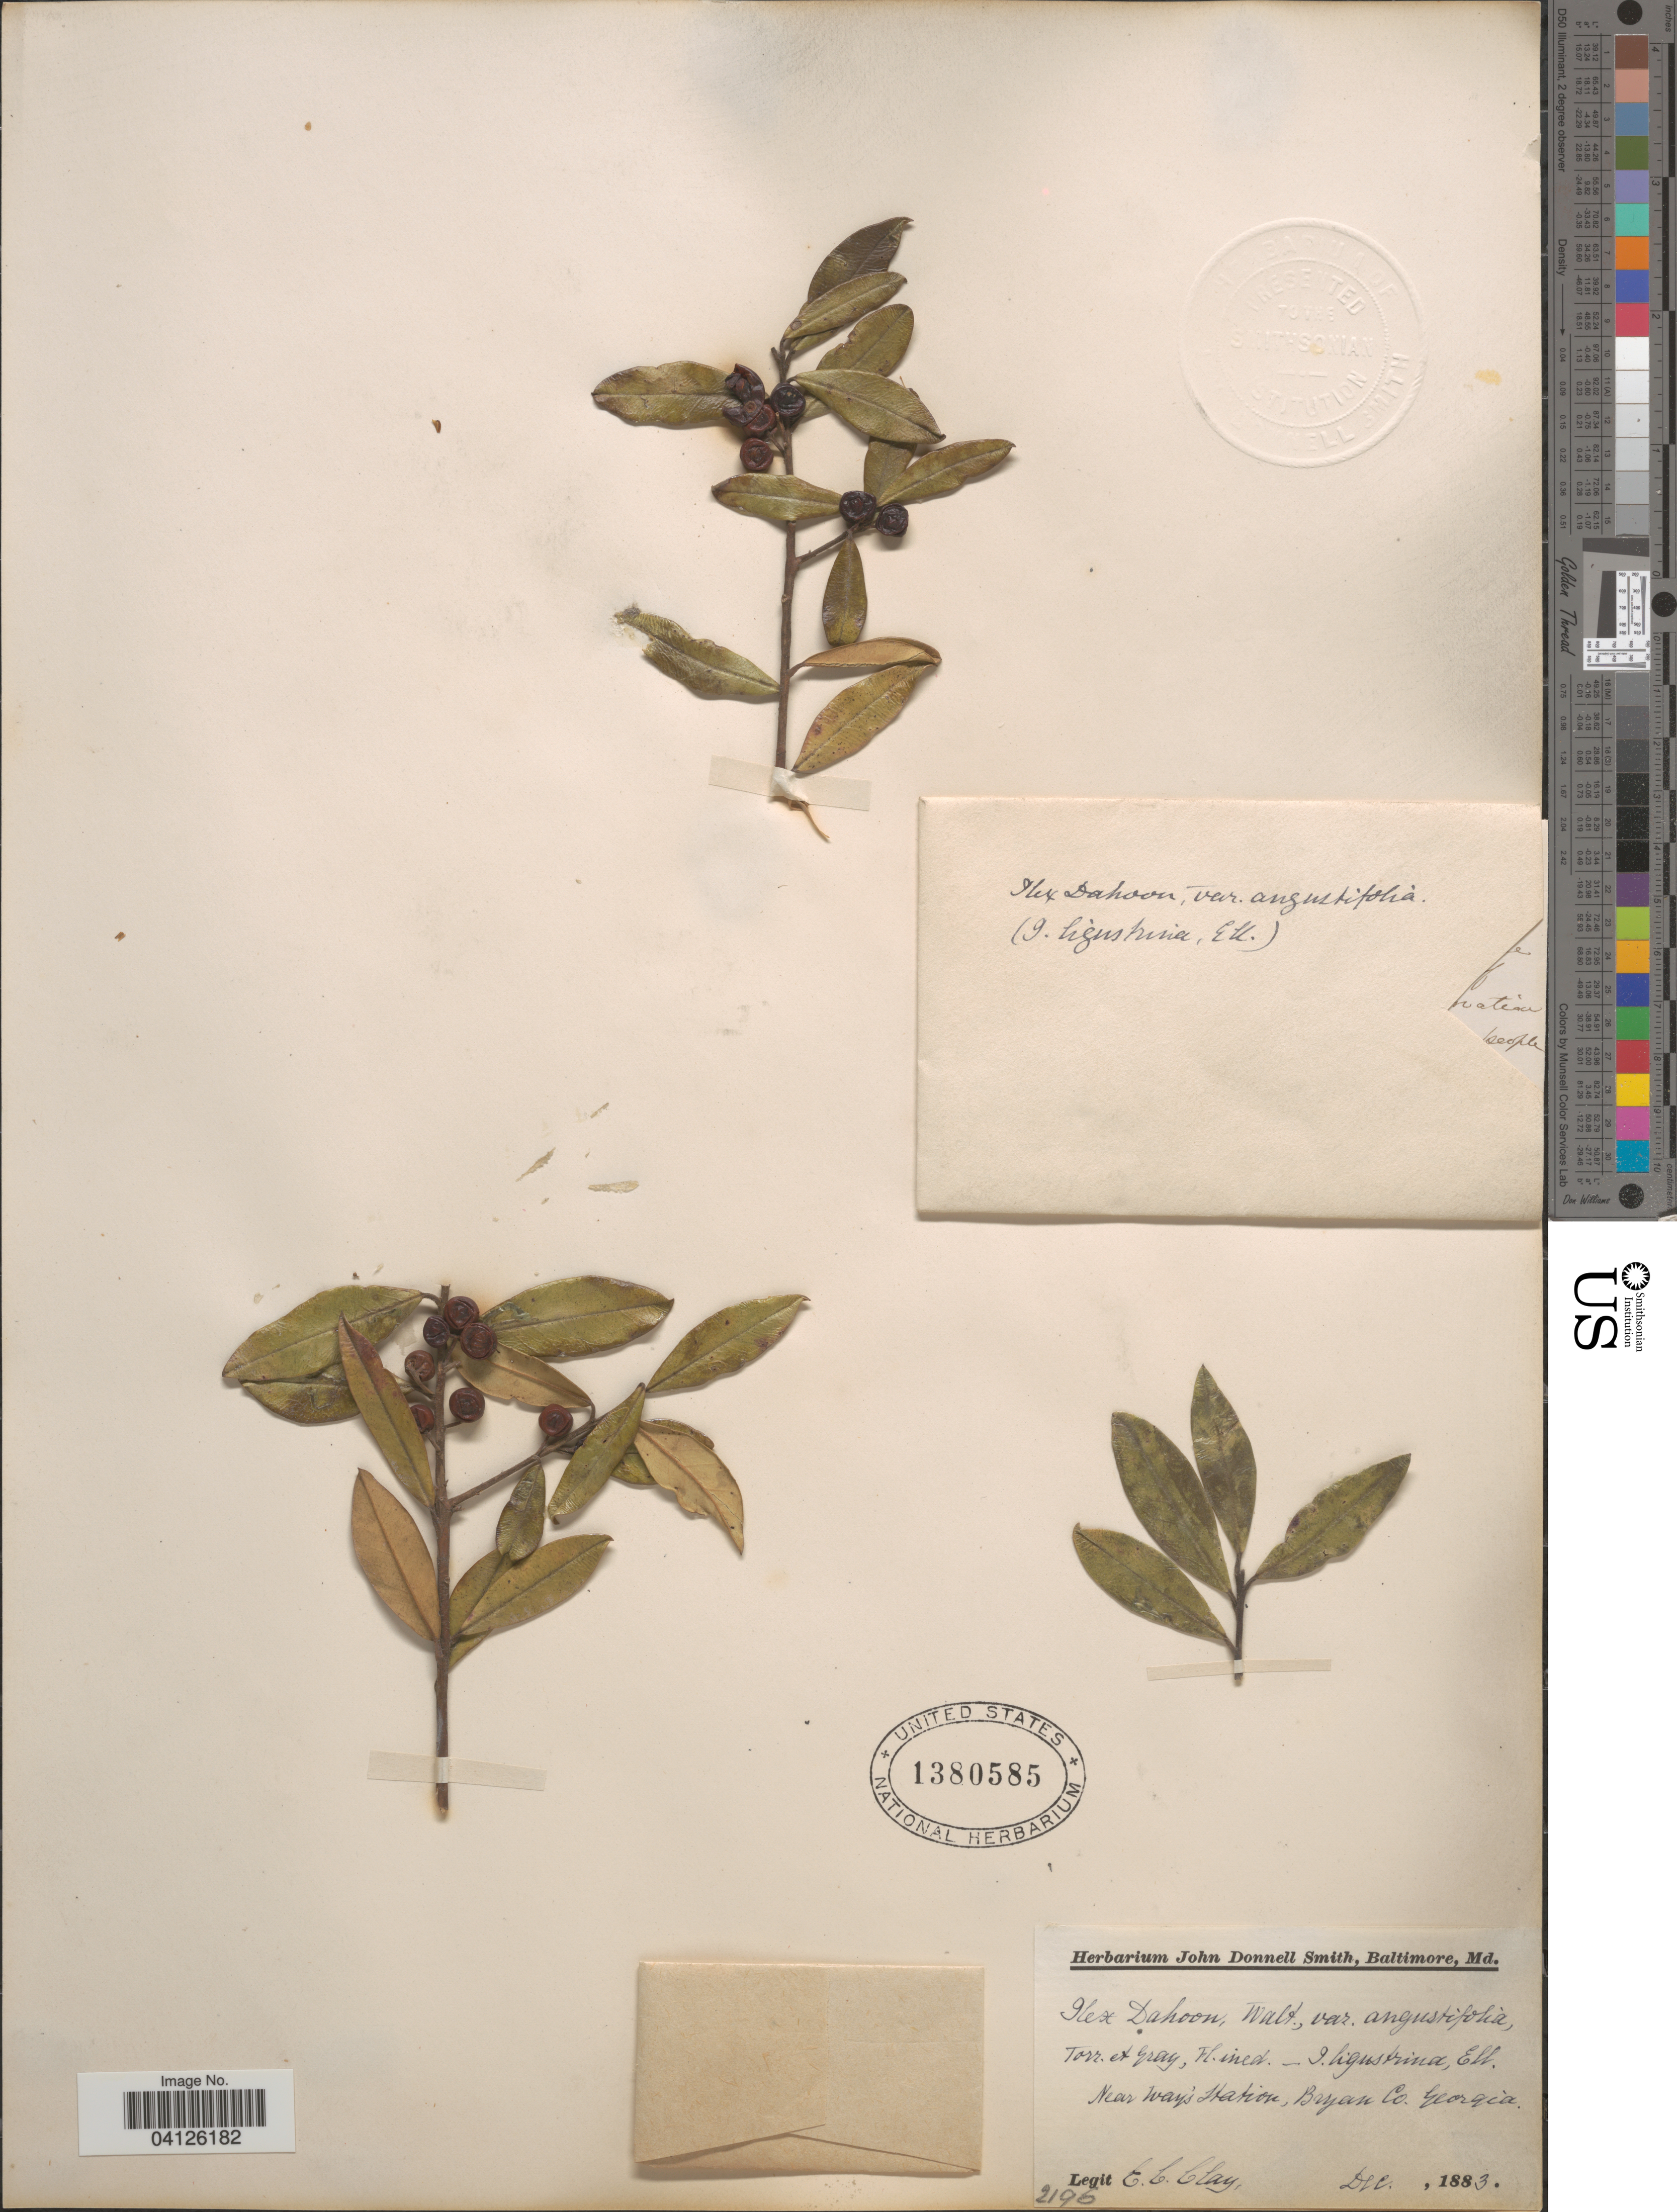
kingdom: Plantae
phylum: Tracheophyta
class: Magnoliopsida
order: Aquifoliales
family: Aquifoliaceae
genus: Ilex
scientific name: Ilex dahoon var. angustifolia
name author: (Aiton) Torr. et al.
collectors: E. Clay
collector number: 2196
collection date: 1883-12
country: United States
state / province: Georgia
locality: Near way's station, Bryan Co.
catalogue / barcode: US 1380585